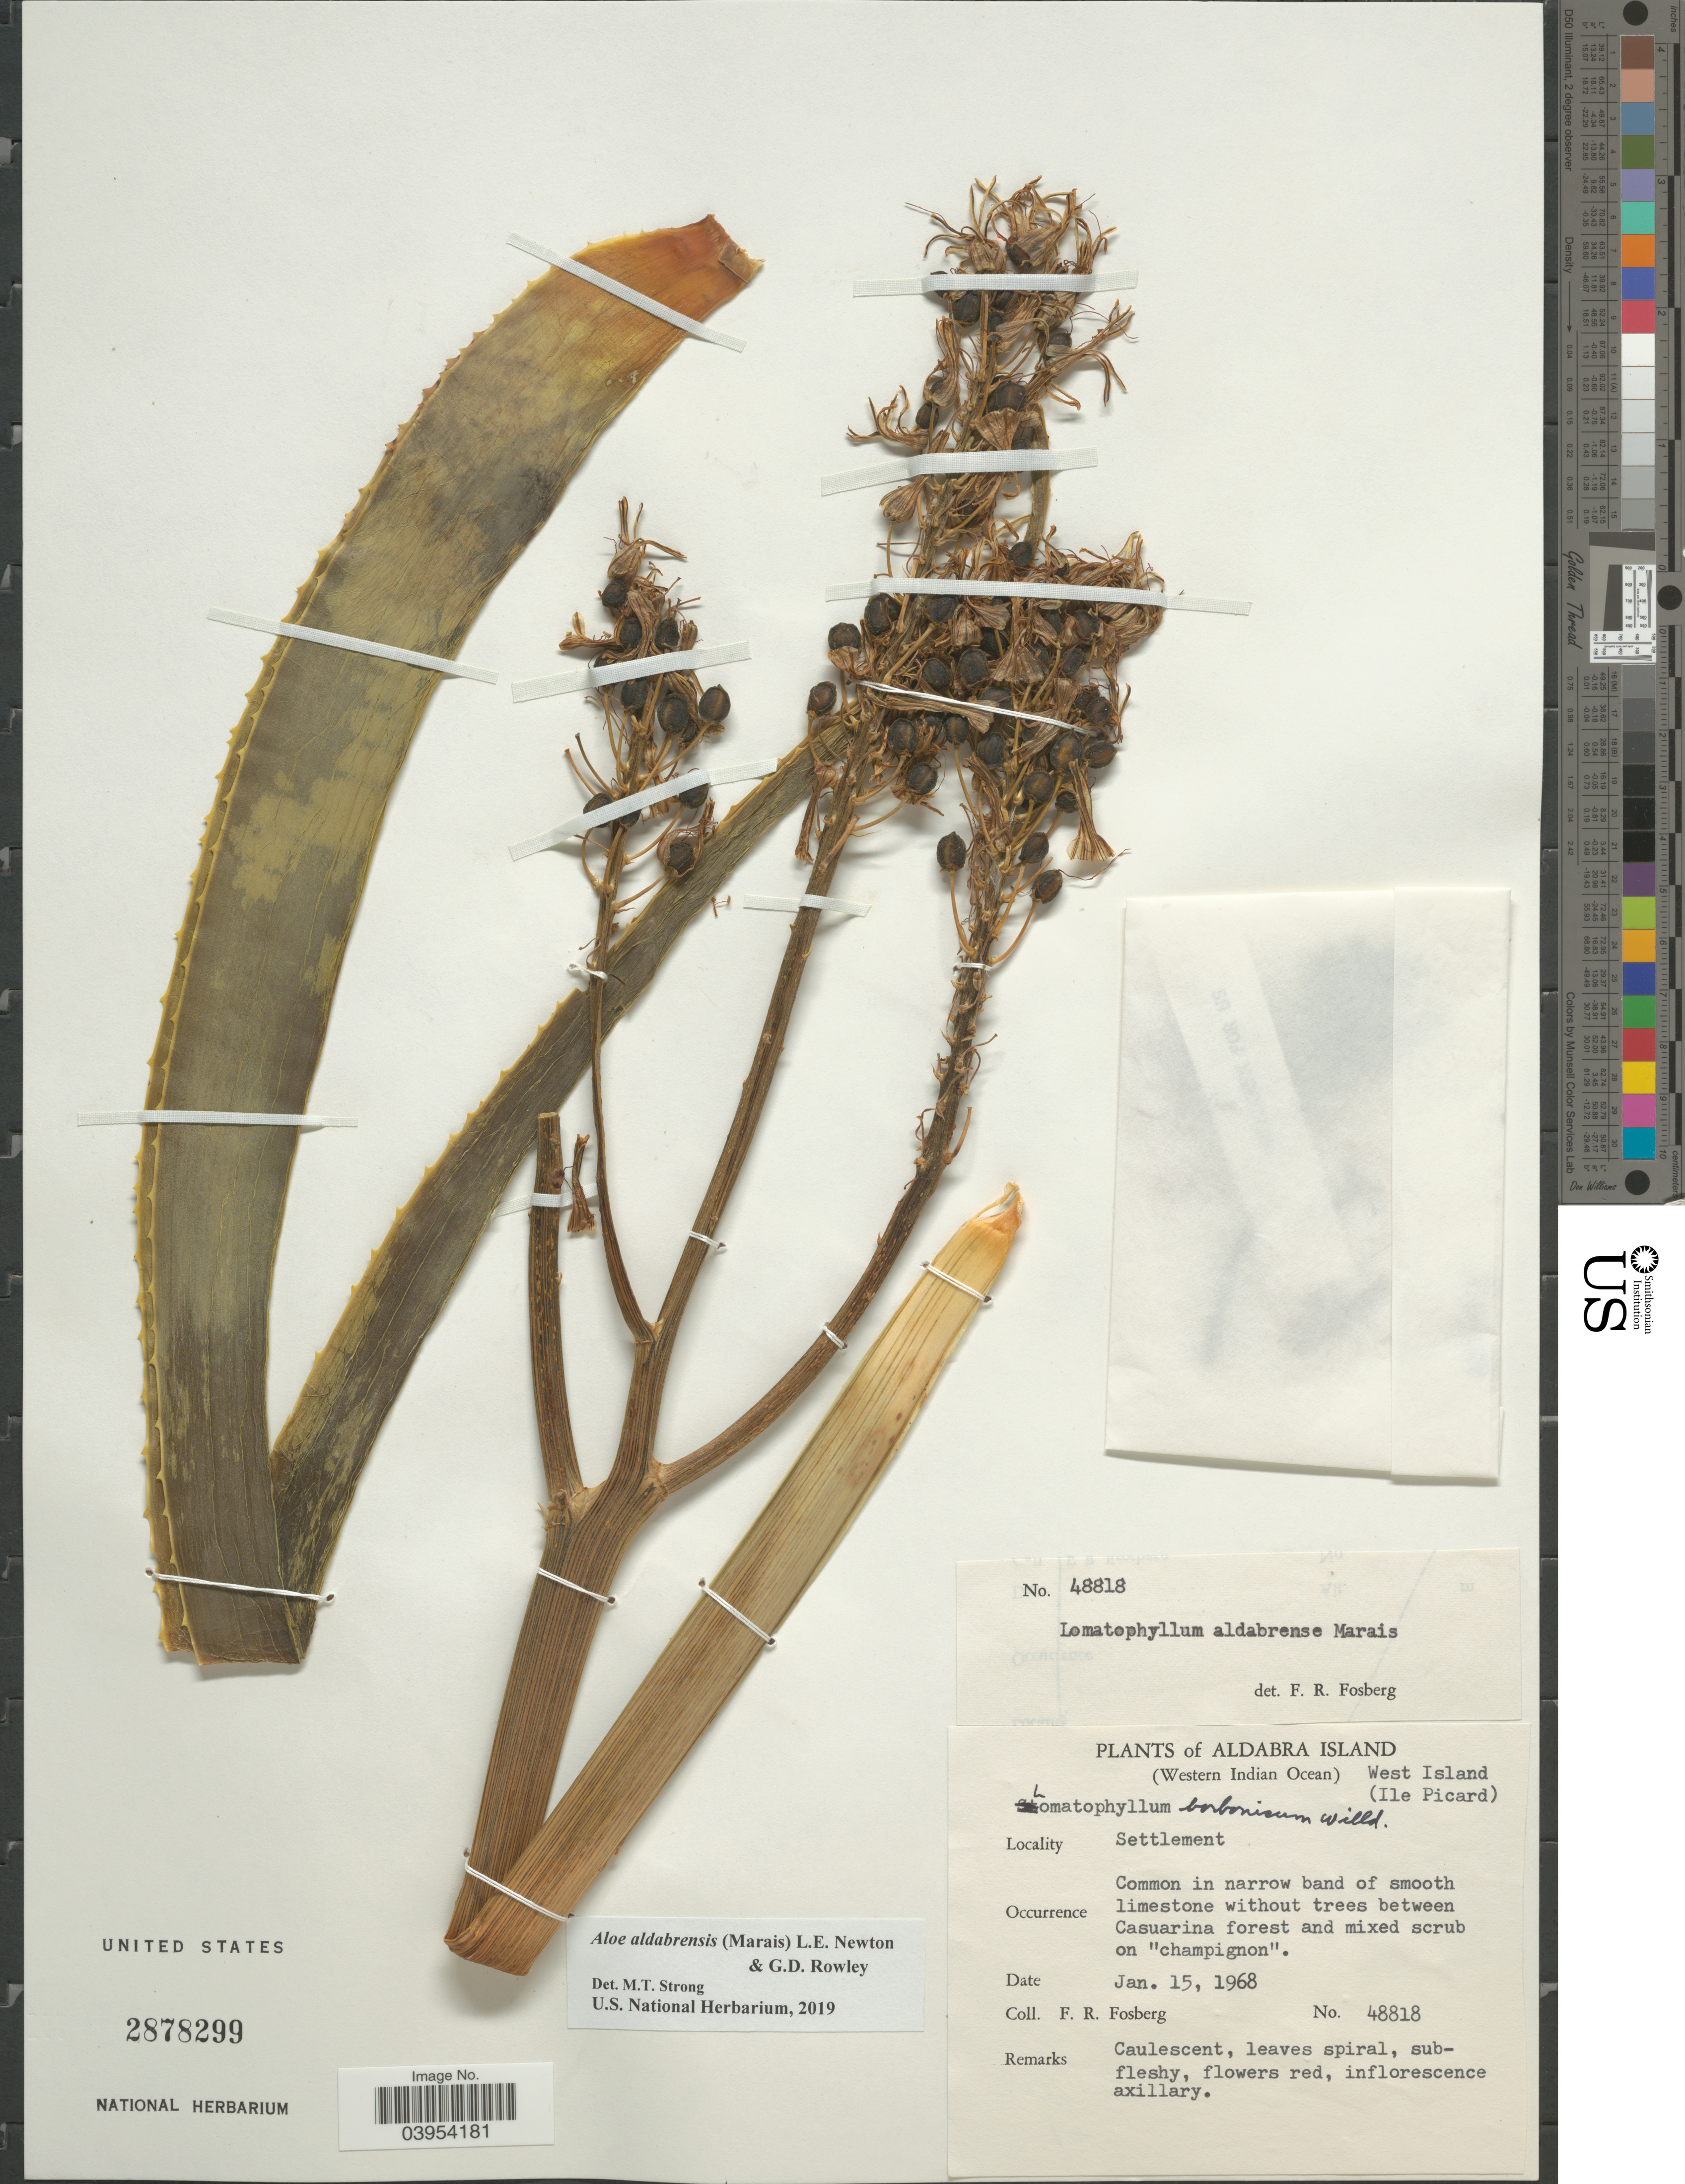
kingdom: Plantae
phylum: Tracheophyta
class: Liliopsida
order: Asparagales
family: Asphodelaceae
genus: Aloe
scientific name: Aloe aldabrensis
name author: (Marais) L. E. Newton & G.D. Rowley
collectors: F. R. Fosberg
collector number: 48818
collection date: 1968-01-15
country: Seychelles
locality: Aldabra Island. (Western Indian Ocean) West Island (Ile Picard). Settlement. Common in narrow band of smooth limestone without trees between Casuarina forest and mixed scrub on "champignon".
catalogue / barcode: US 2878299